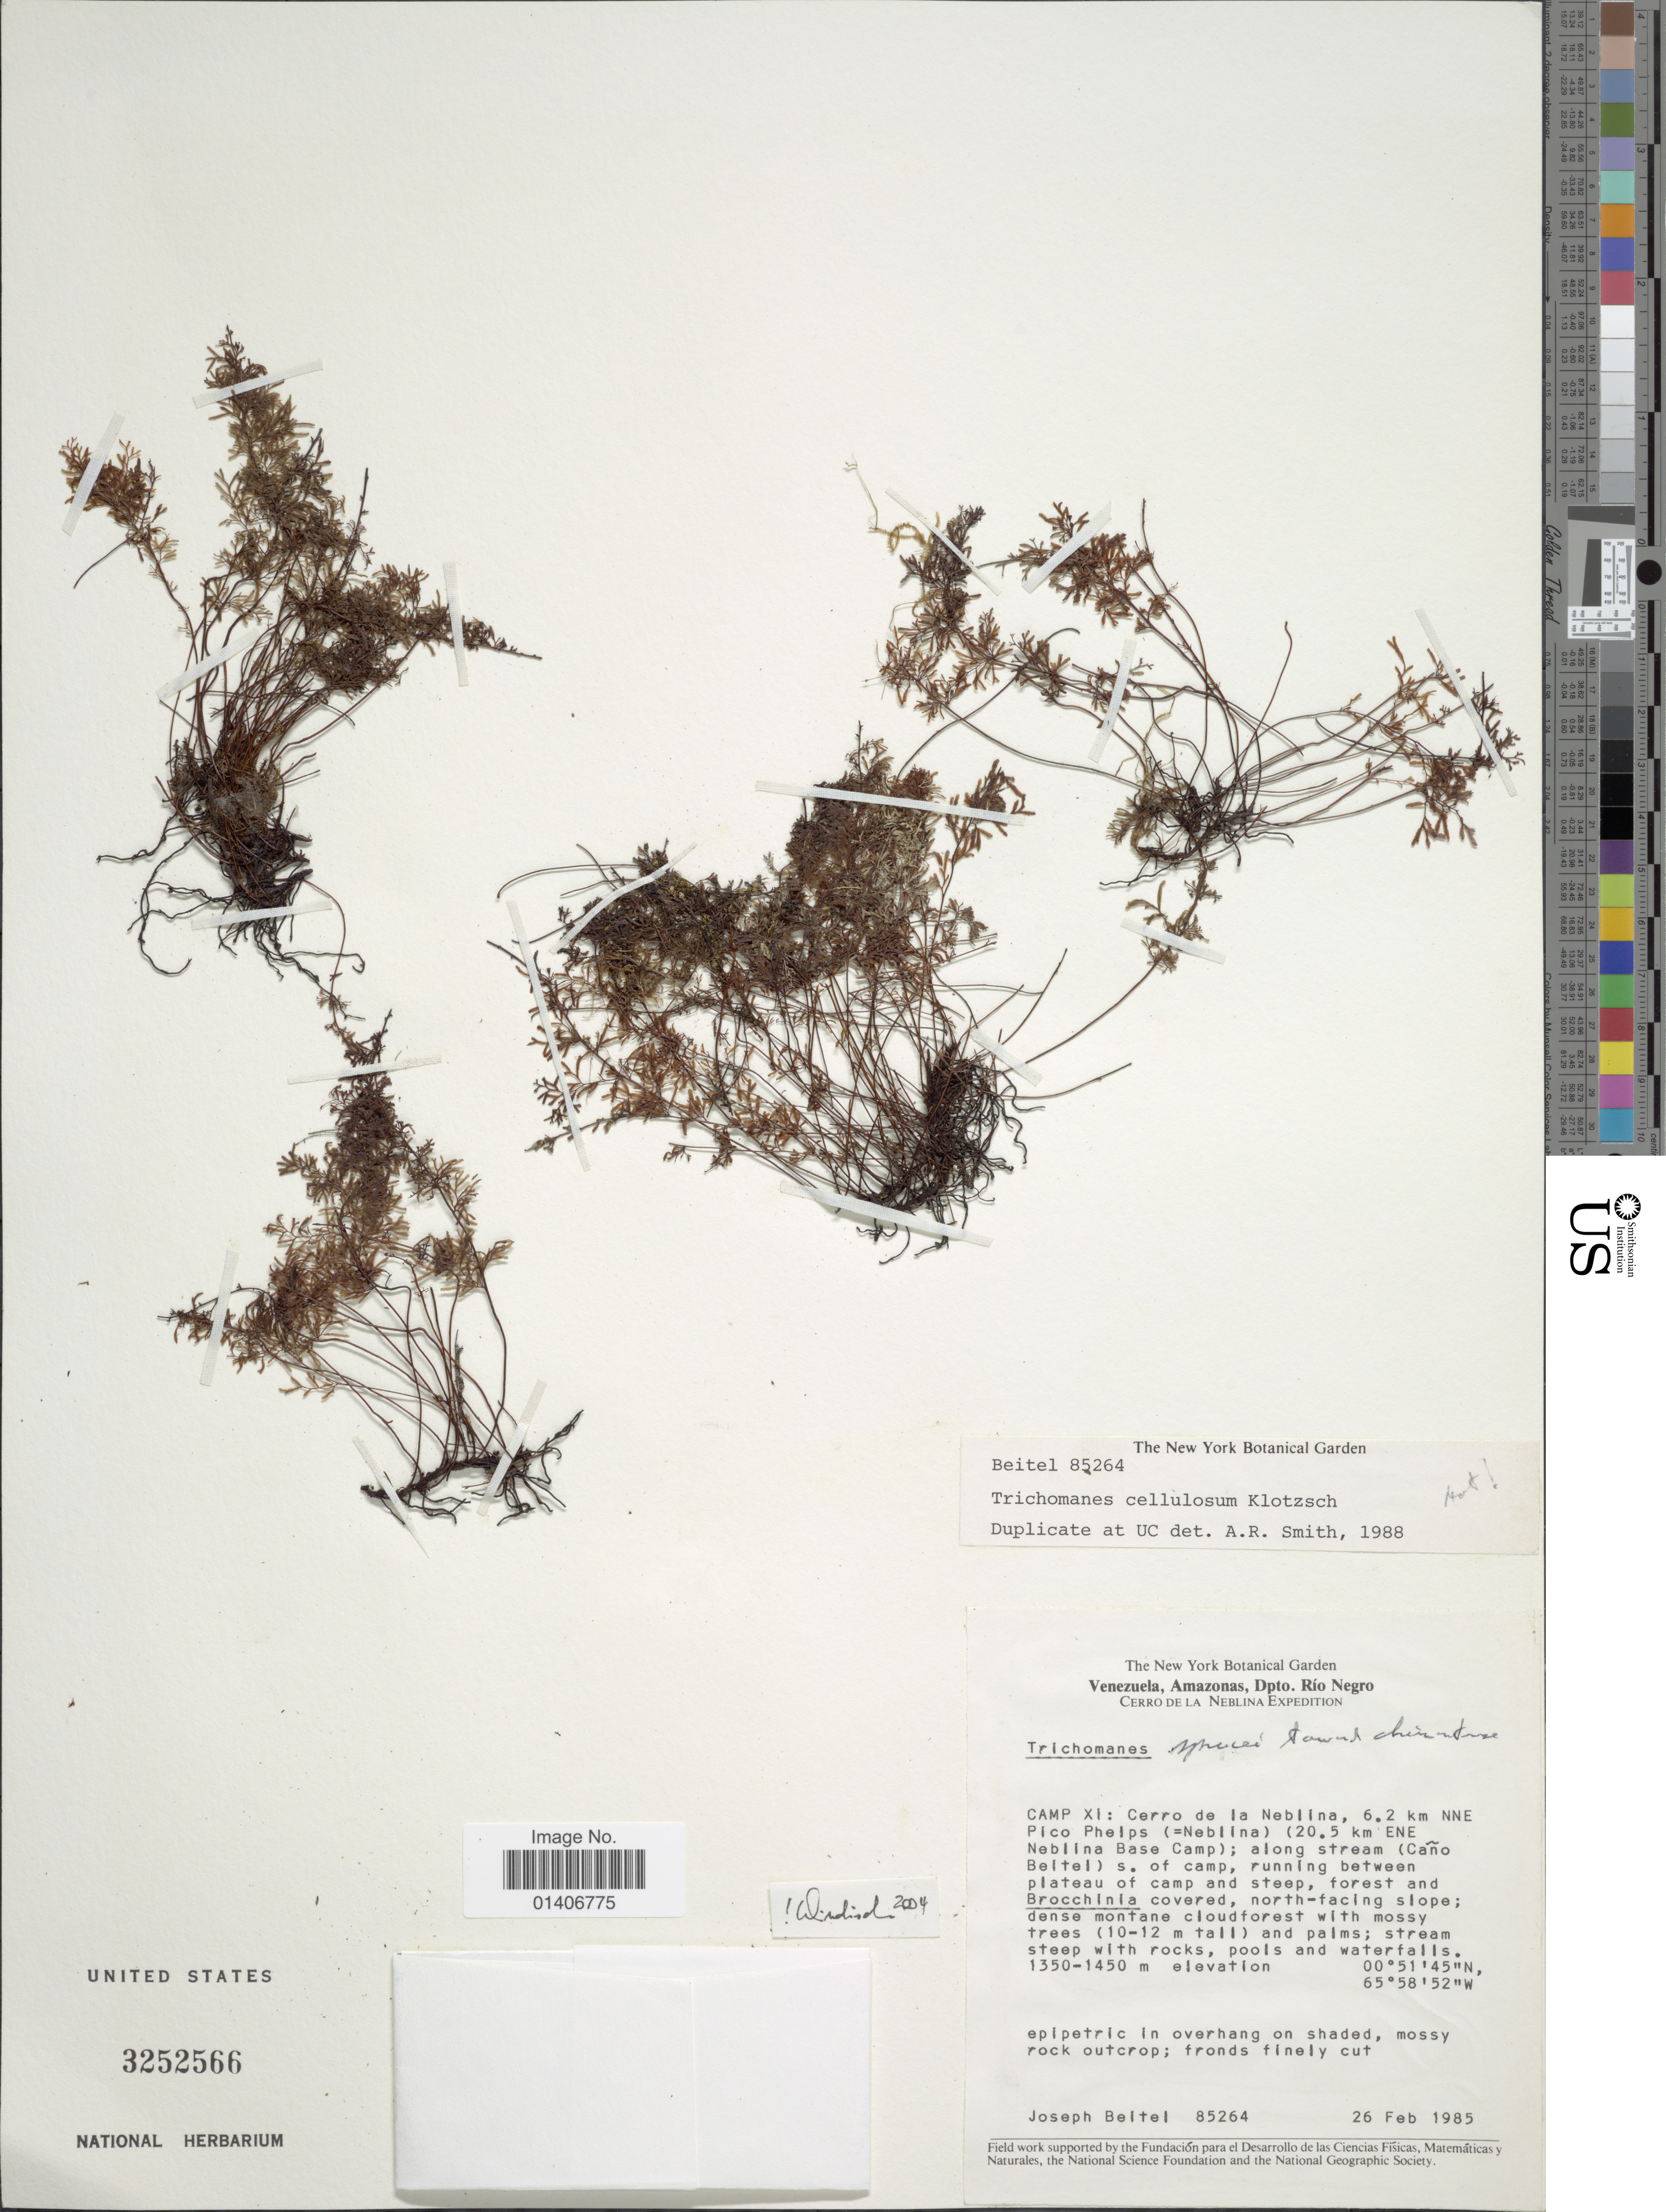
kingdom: Plantae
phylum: Tracheophyta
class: Polypodiopsida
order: Hymenophyllales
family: Hymenophyllaceae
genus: Abrodictyum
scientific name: Abrodictyum sprucei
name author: (Baker) Ebihara & Dubuisson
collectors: J. M. Beitel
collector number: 85264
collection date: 1985-02-26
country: Venezuela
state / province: Amazonas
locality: Dpto Rio Negro, Cerro de la Neblina, Camp XI: cerro de la Neblina, 6.2 km NNE Pico Pheips (=Neblina) (20.5 ENE Neblina Base Camp); along stream (Caño Beitel) s. of camp, running between plateau of camp and steep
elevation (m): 1350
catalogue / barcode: US 3252566